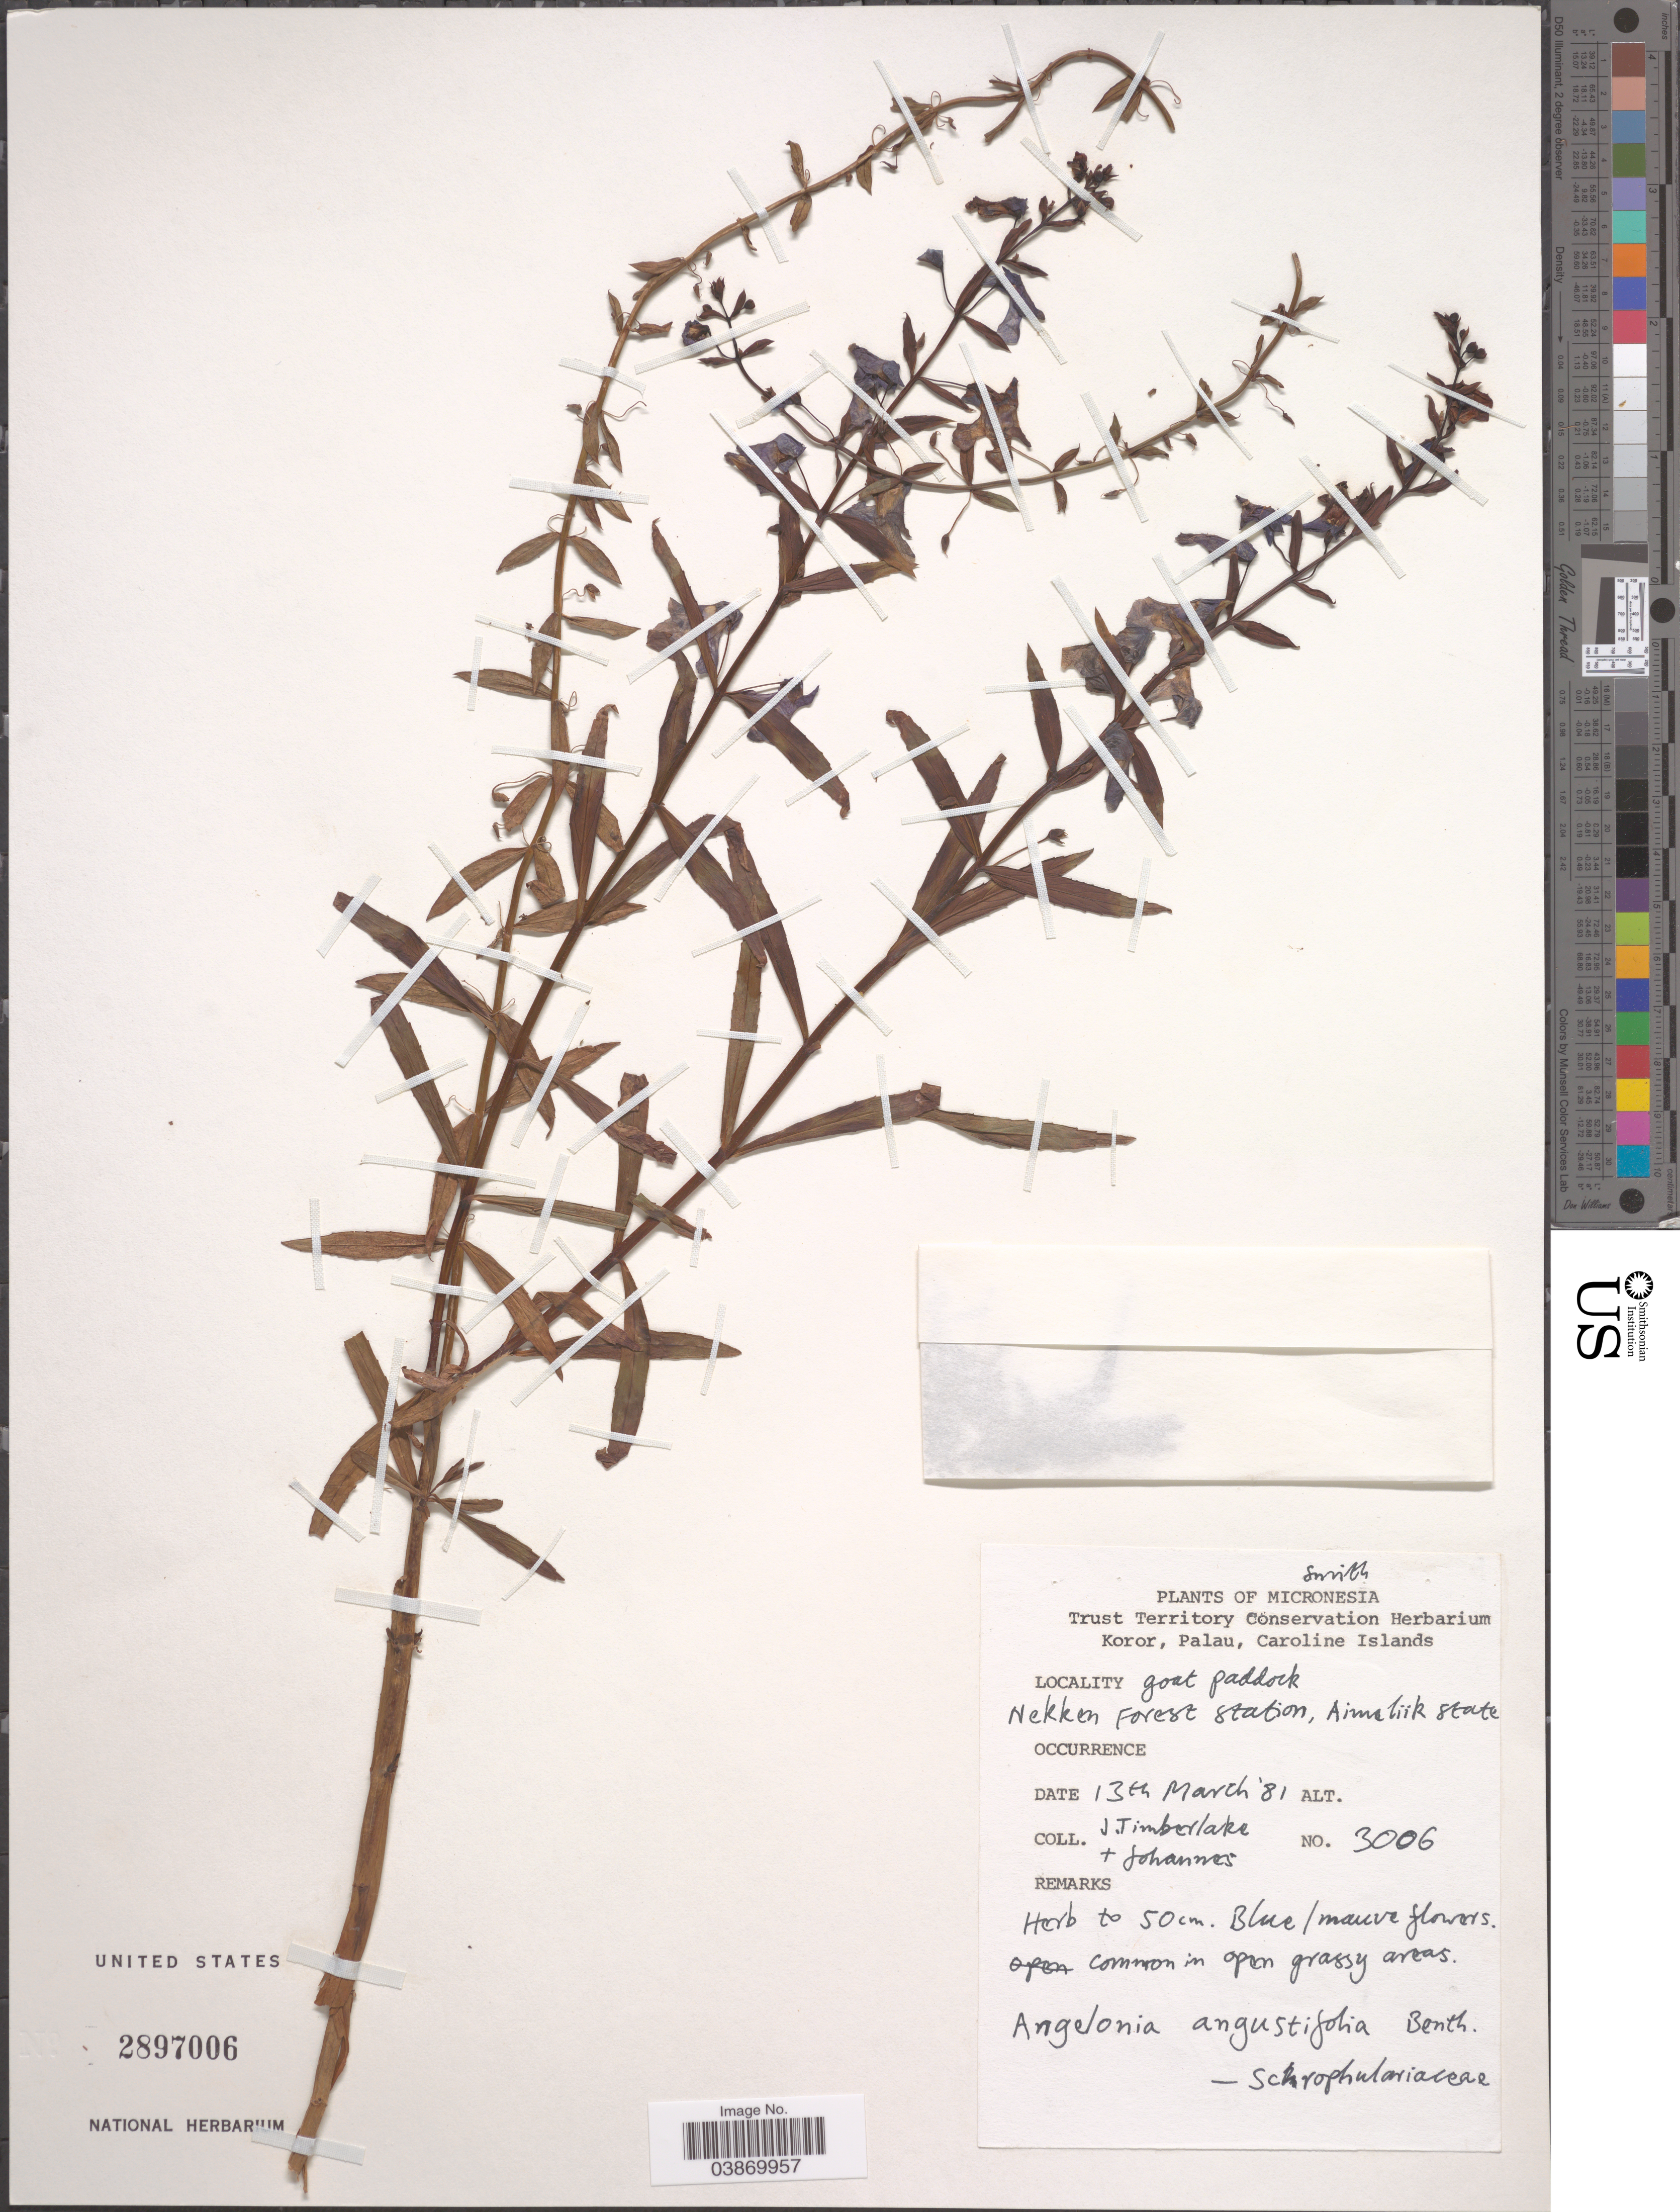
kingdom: Plantae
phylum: Tracheophyta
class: Magnoliopsida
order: Lamiales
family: Plantaginaceae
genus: Angelonia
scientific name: Angelonia angustifolia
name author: Benth.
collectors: J. Timberlake & -. Johannes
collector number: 3006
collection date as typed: Transcribed d/m/y: 13/3/81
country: Micronesia, Federated States of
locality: Goat paddock, Nekken Forest Station, Aimeliik State.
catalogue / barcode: US 2897006